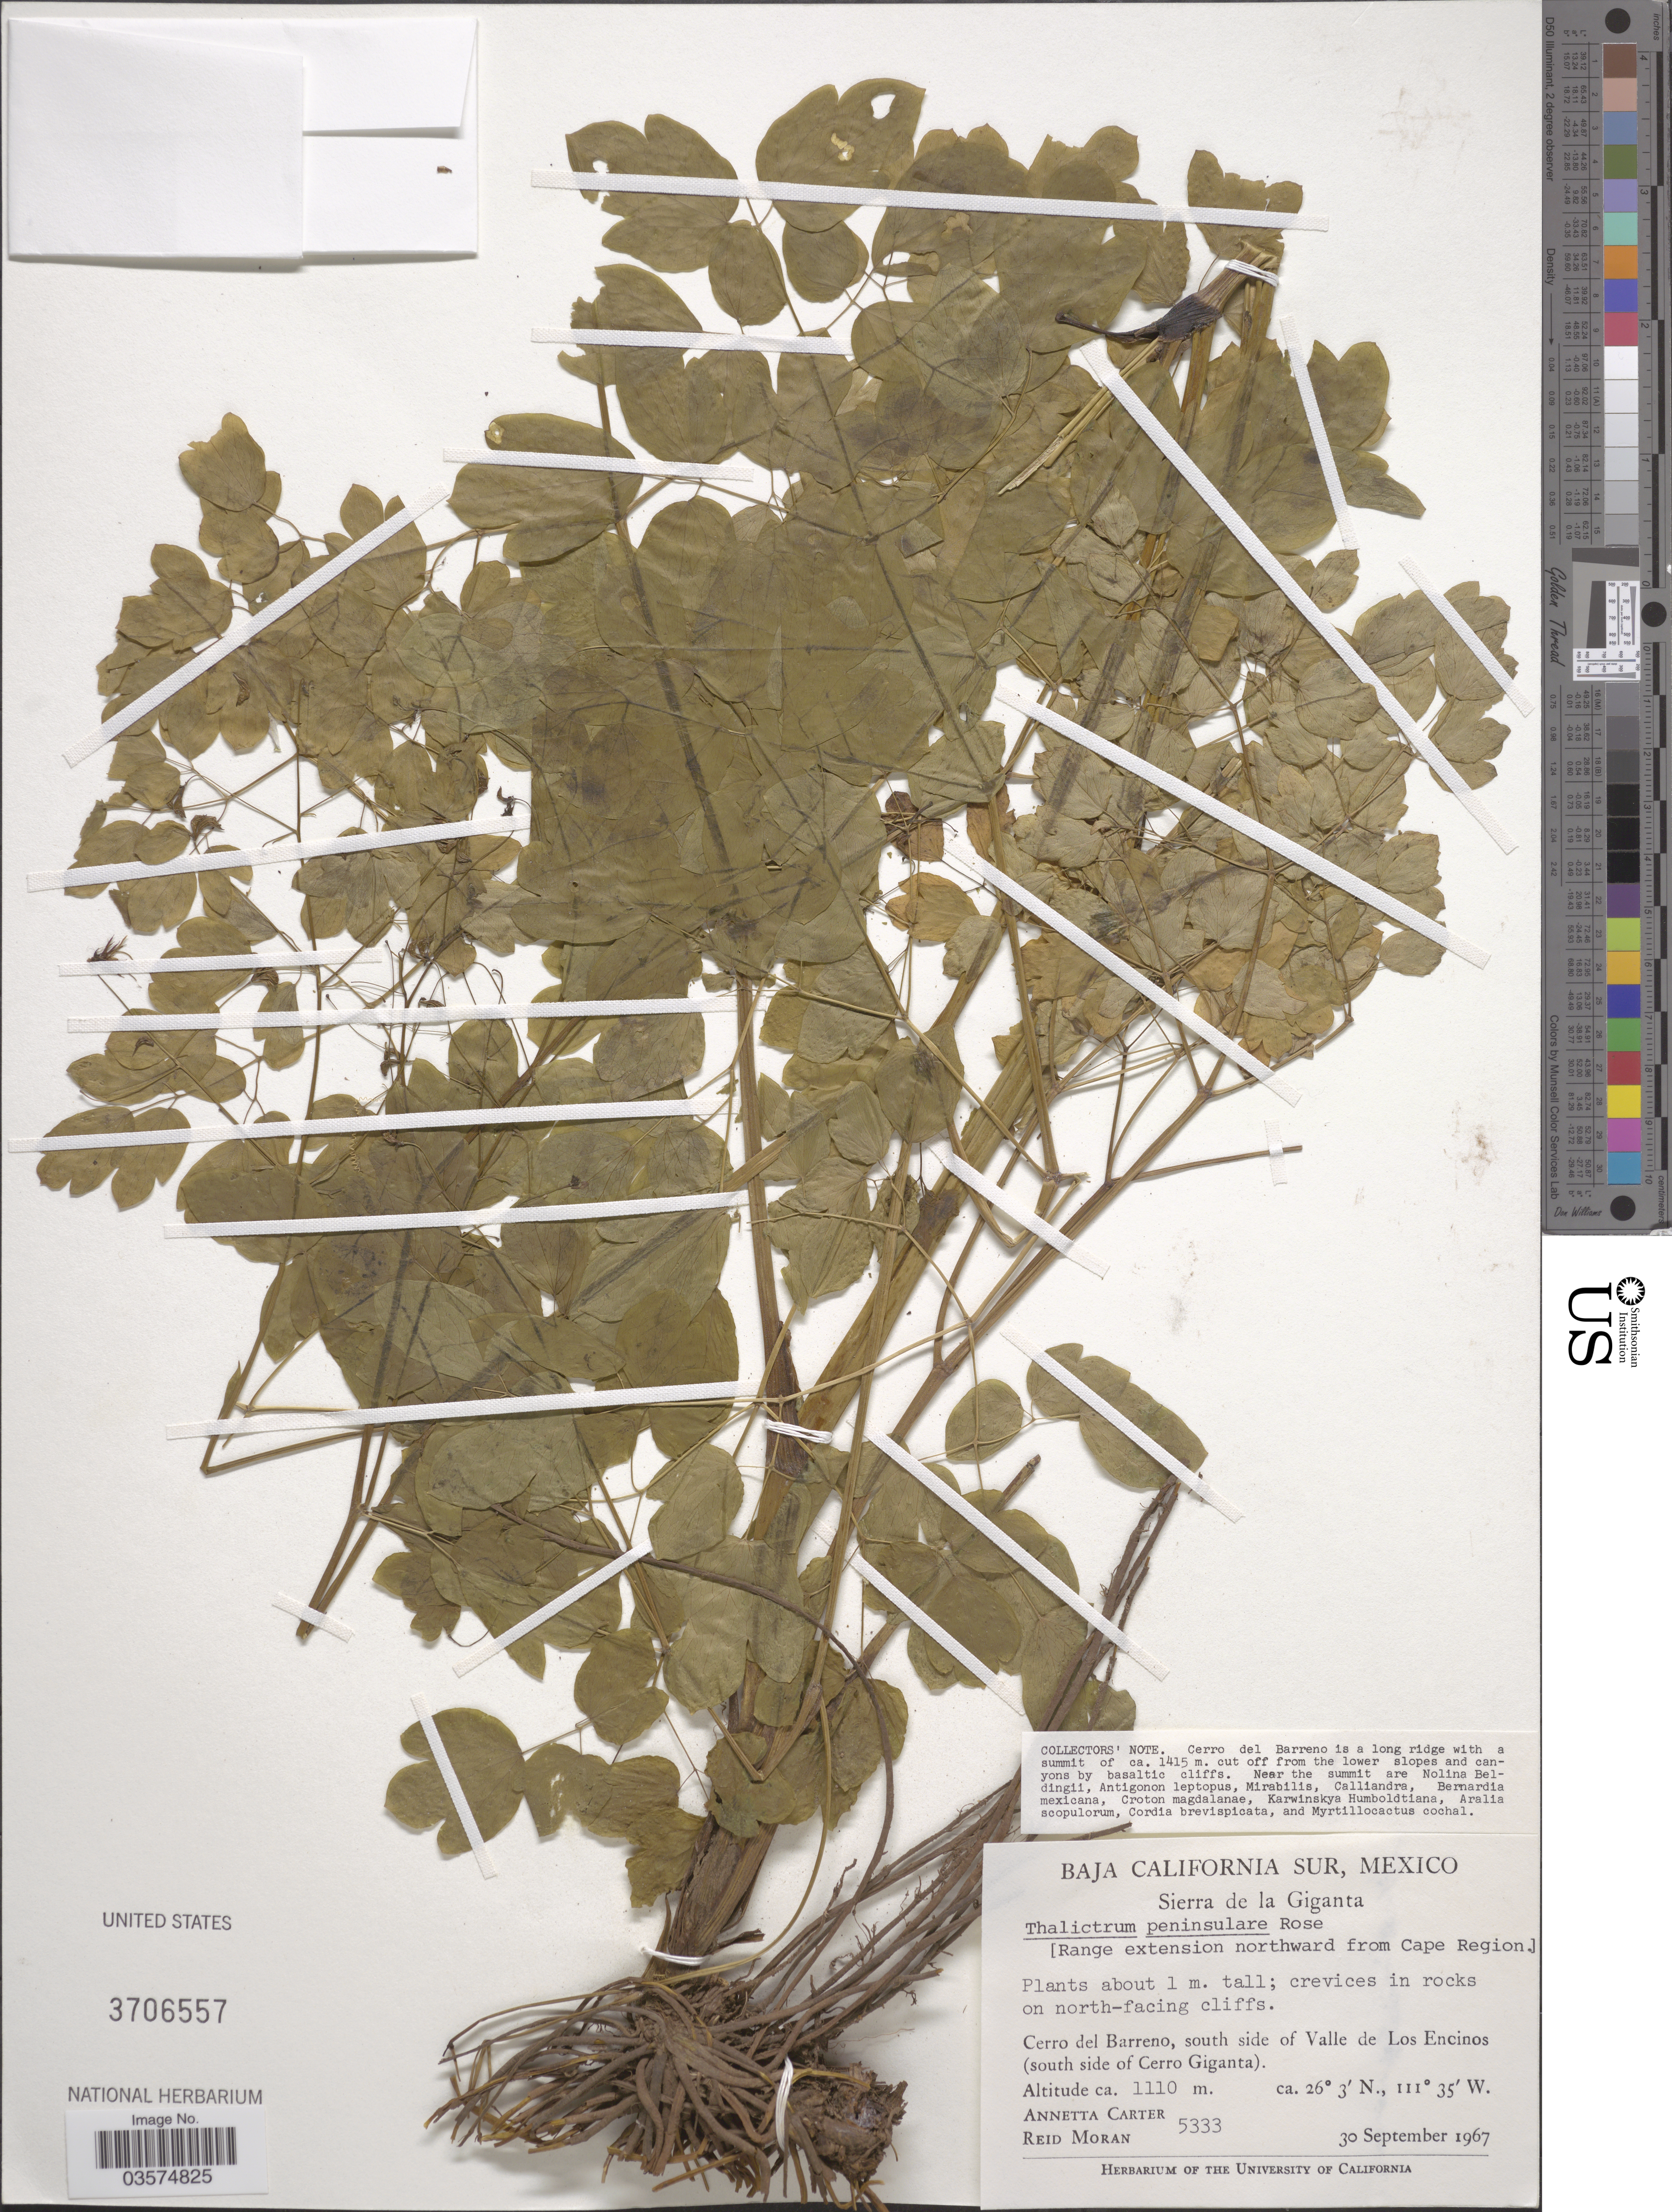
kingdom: Plantae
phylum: Tracheophyta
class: Magnoliopsida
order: Ranunculales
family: Ranunculaceae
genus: Thalictrum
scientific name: Thalictrum peninsulare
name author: (Brandegee) Rose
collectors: A. Carter & R. Moran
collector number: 5333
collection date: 1967-09-30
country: Mexico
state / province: Baja California Sur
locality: Sierra de la Giganta. Cerro del Barreno, south side of Valle de Los Encinos (south side of Cerro Giganta).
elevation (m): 1110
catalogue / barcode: US 3706557